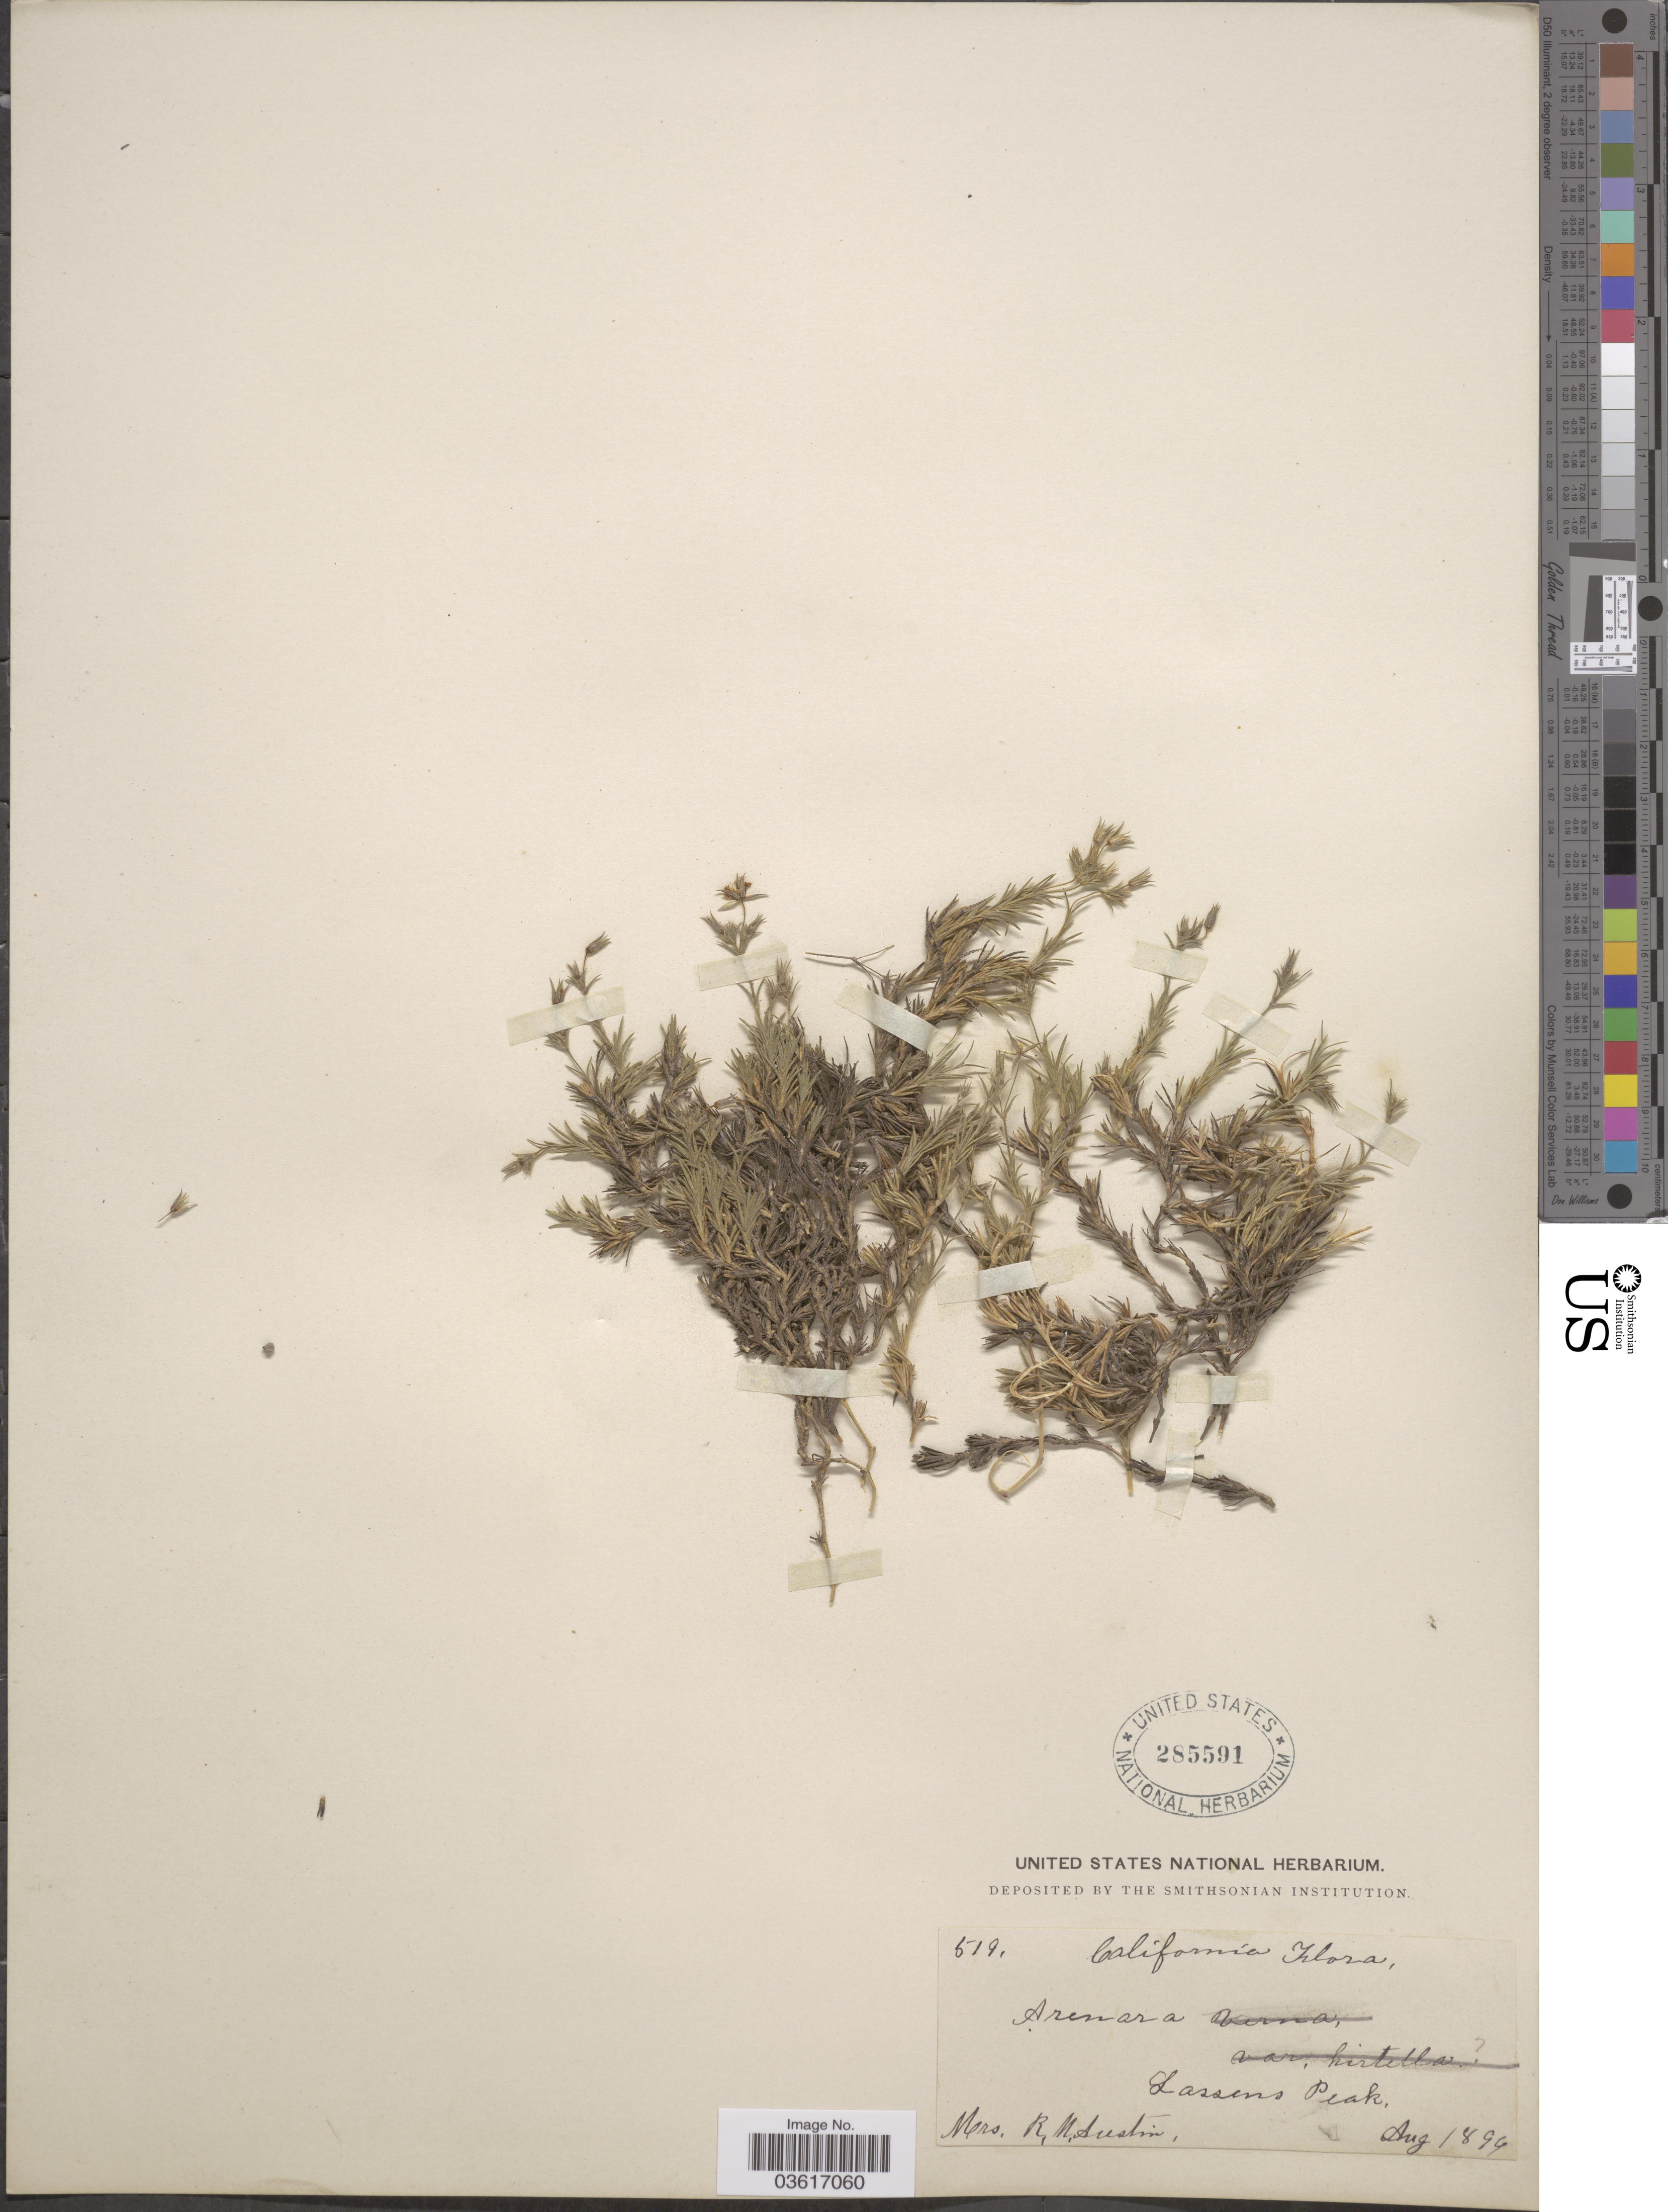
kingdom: Plantae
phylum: Tracheophyta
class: Magnoliopsida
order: Caryophyllales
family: Caryophyllaceae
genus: Minuartia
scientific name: Minuartia sp.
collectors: R. Austin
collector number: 519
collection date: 1899-08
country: United States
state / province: California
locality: Lassens Peak.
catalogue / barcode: US 285591